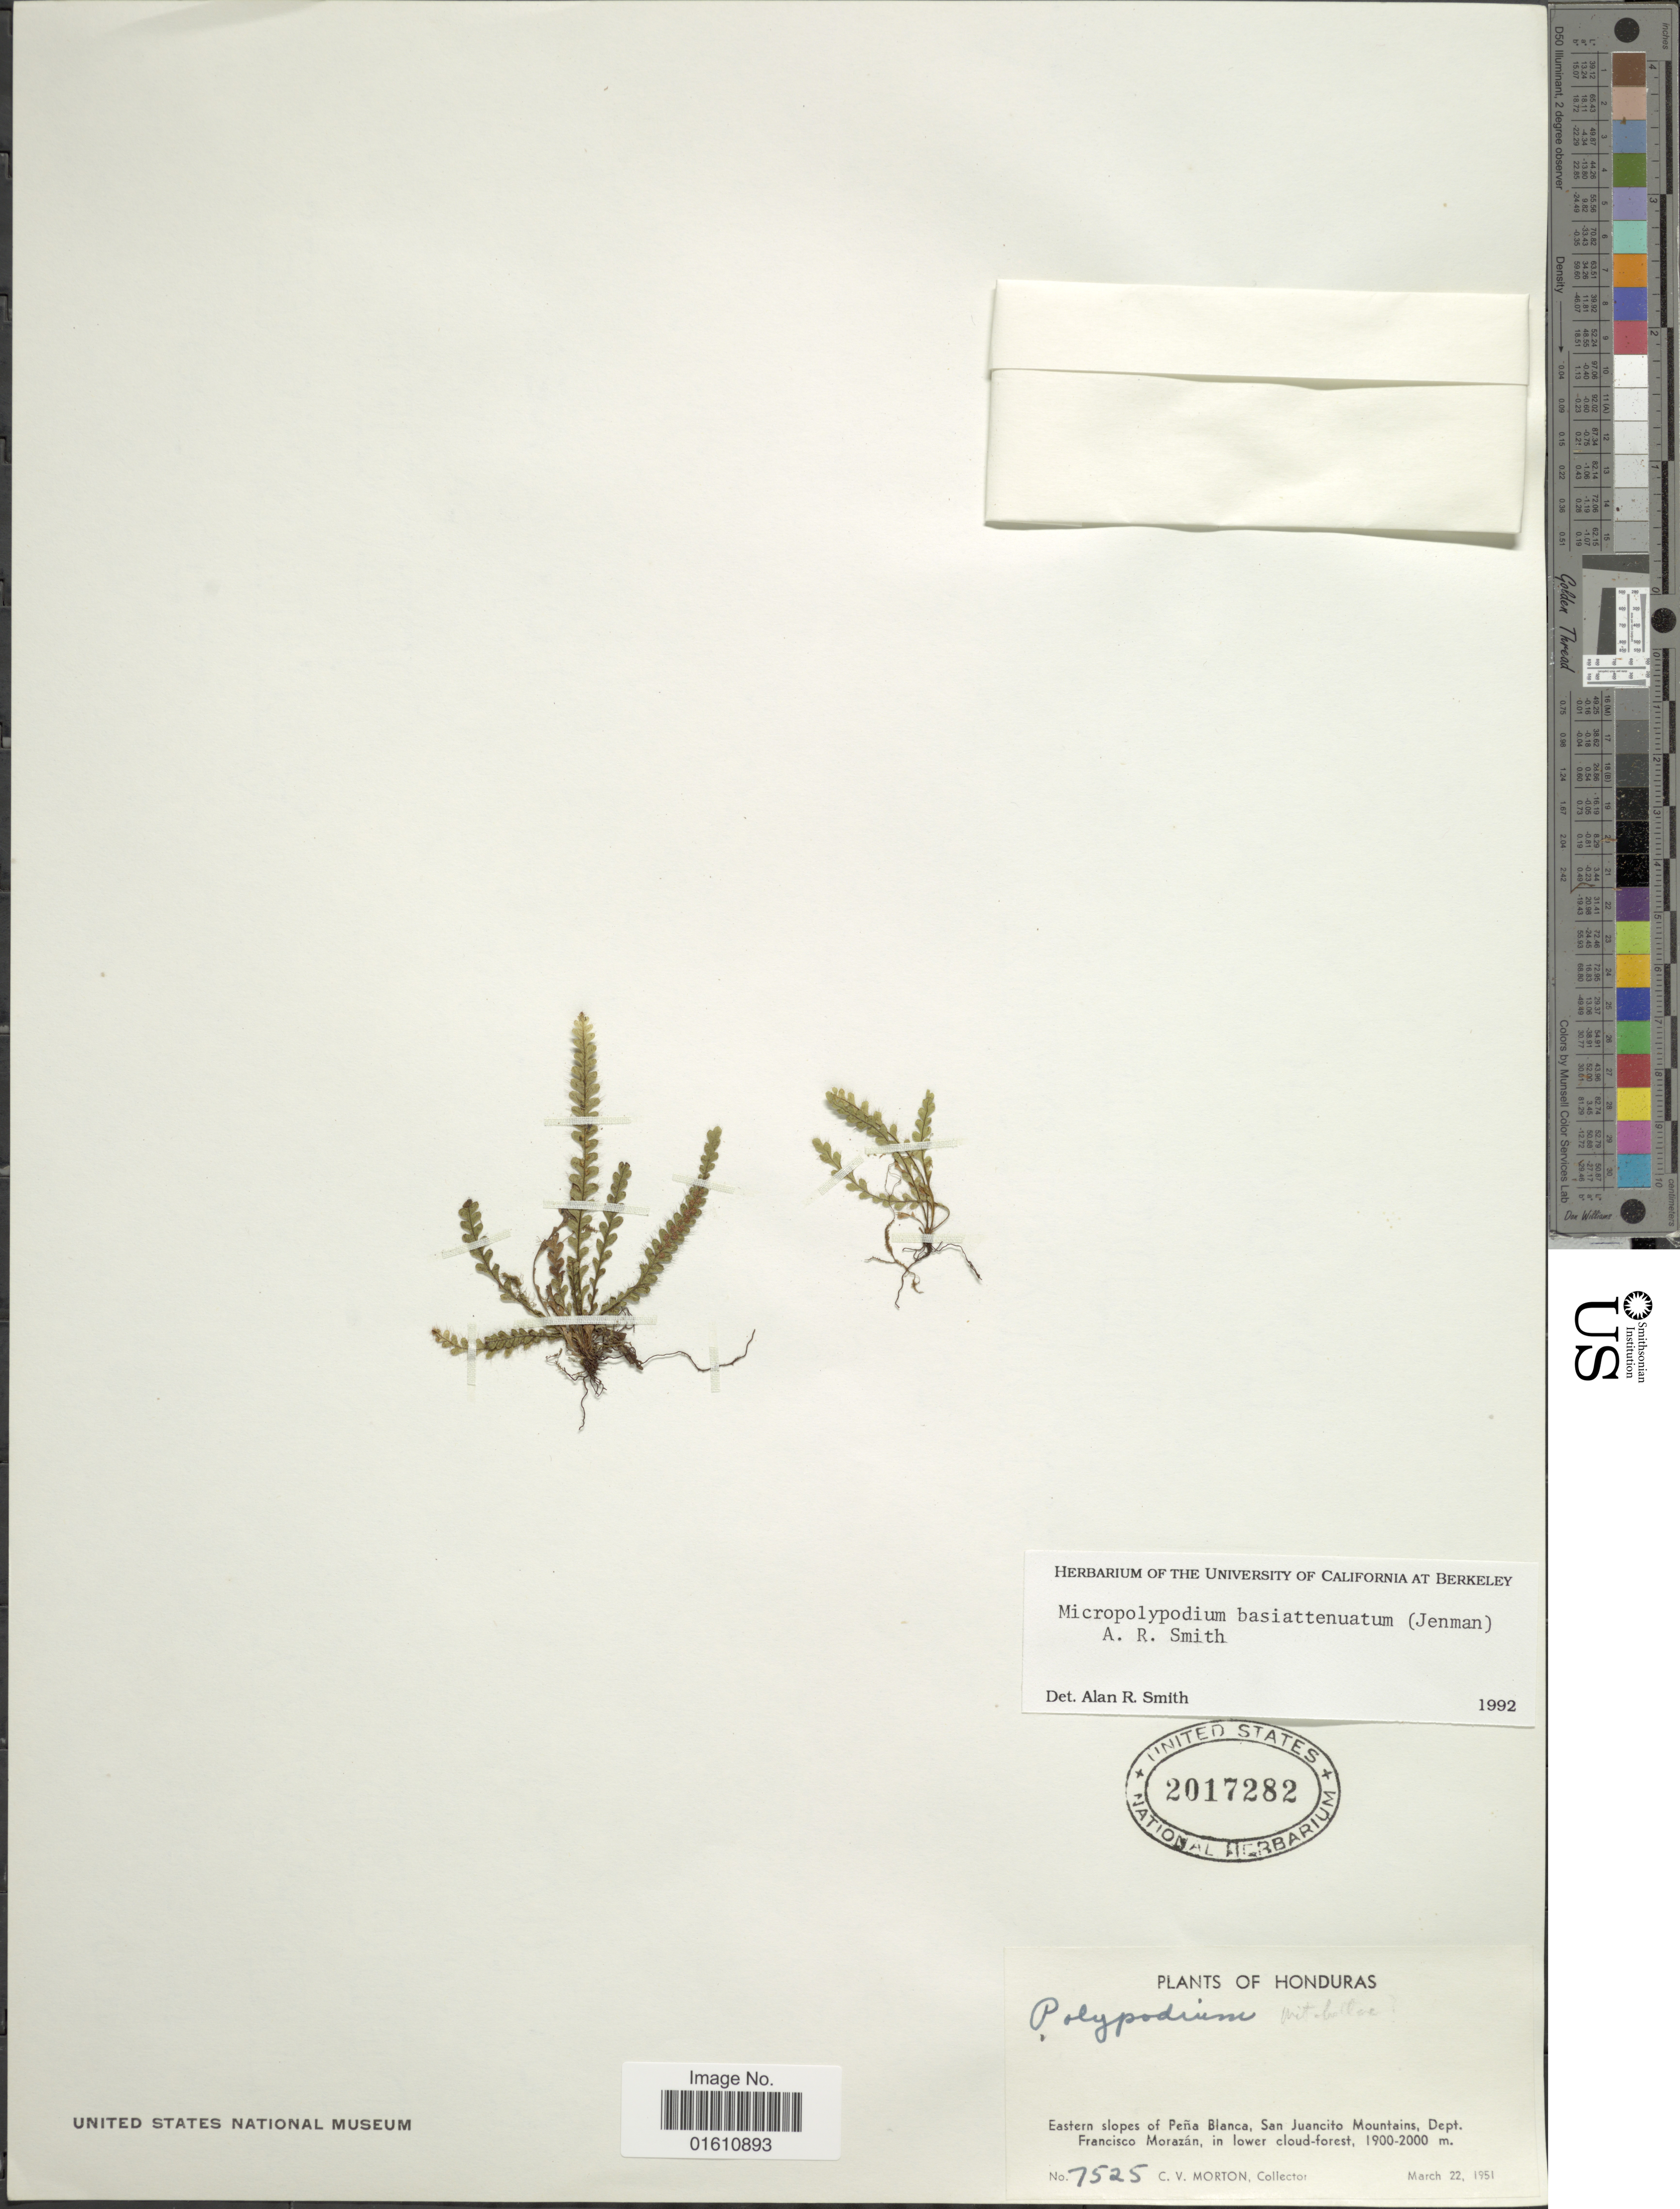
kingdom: Plantae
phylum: Tracheophyta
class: Polypodiopsida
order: Polypodiales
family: Polypodiaceae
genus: Moranopteris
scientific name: Moranopteris basiattenuata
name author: (Jenman) R. Y. Hirai & J. Prado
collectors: C. V. Morton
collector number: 7525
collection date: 1951-03-22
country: Honduras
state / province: Fco. Morazán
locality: Eastern slopes of Pena Blanca, San Juancito Mountains, Dept. Francisco Morazan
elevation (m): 1900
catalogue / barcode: US 2017282